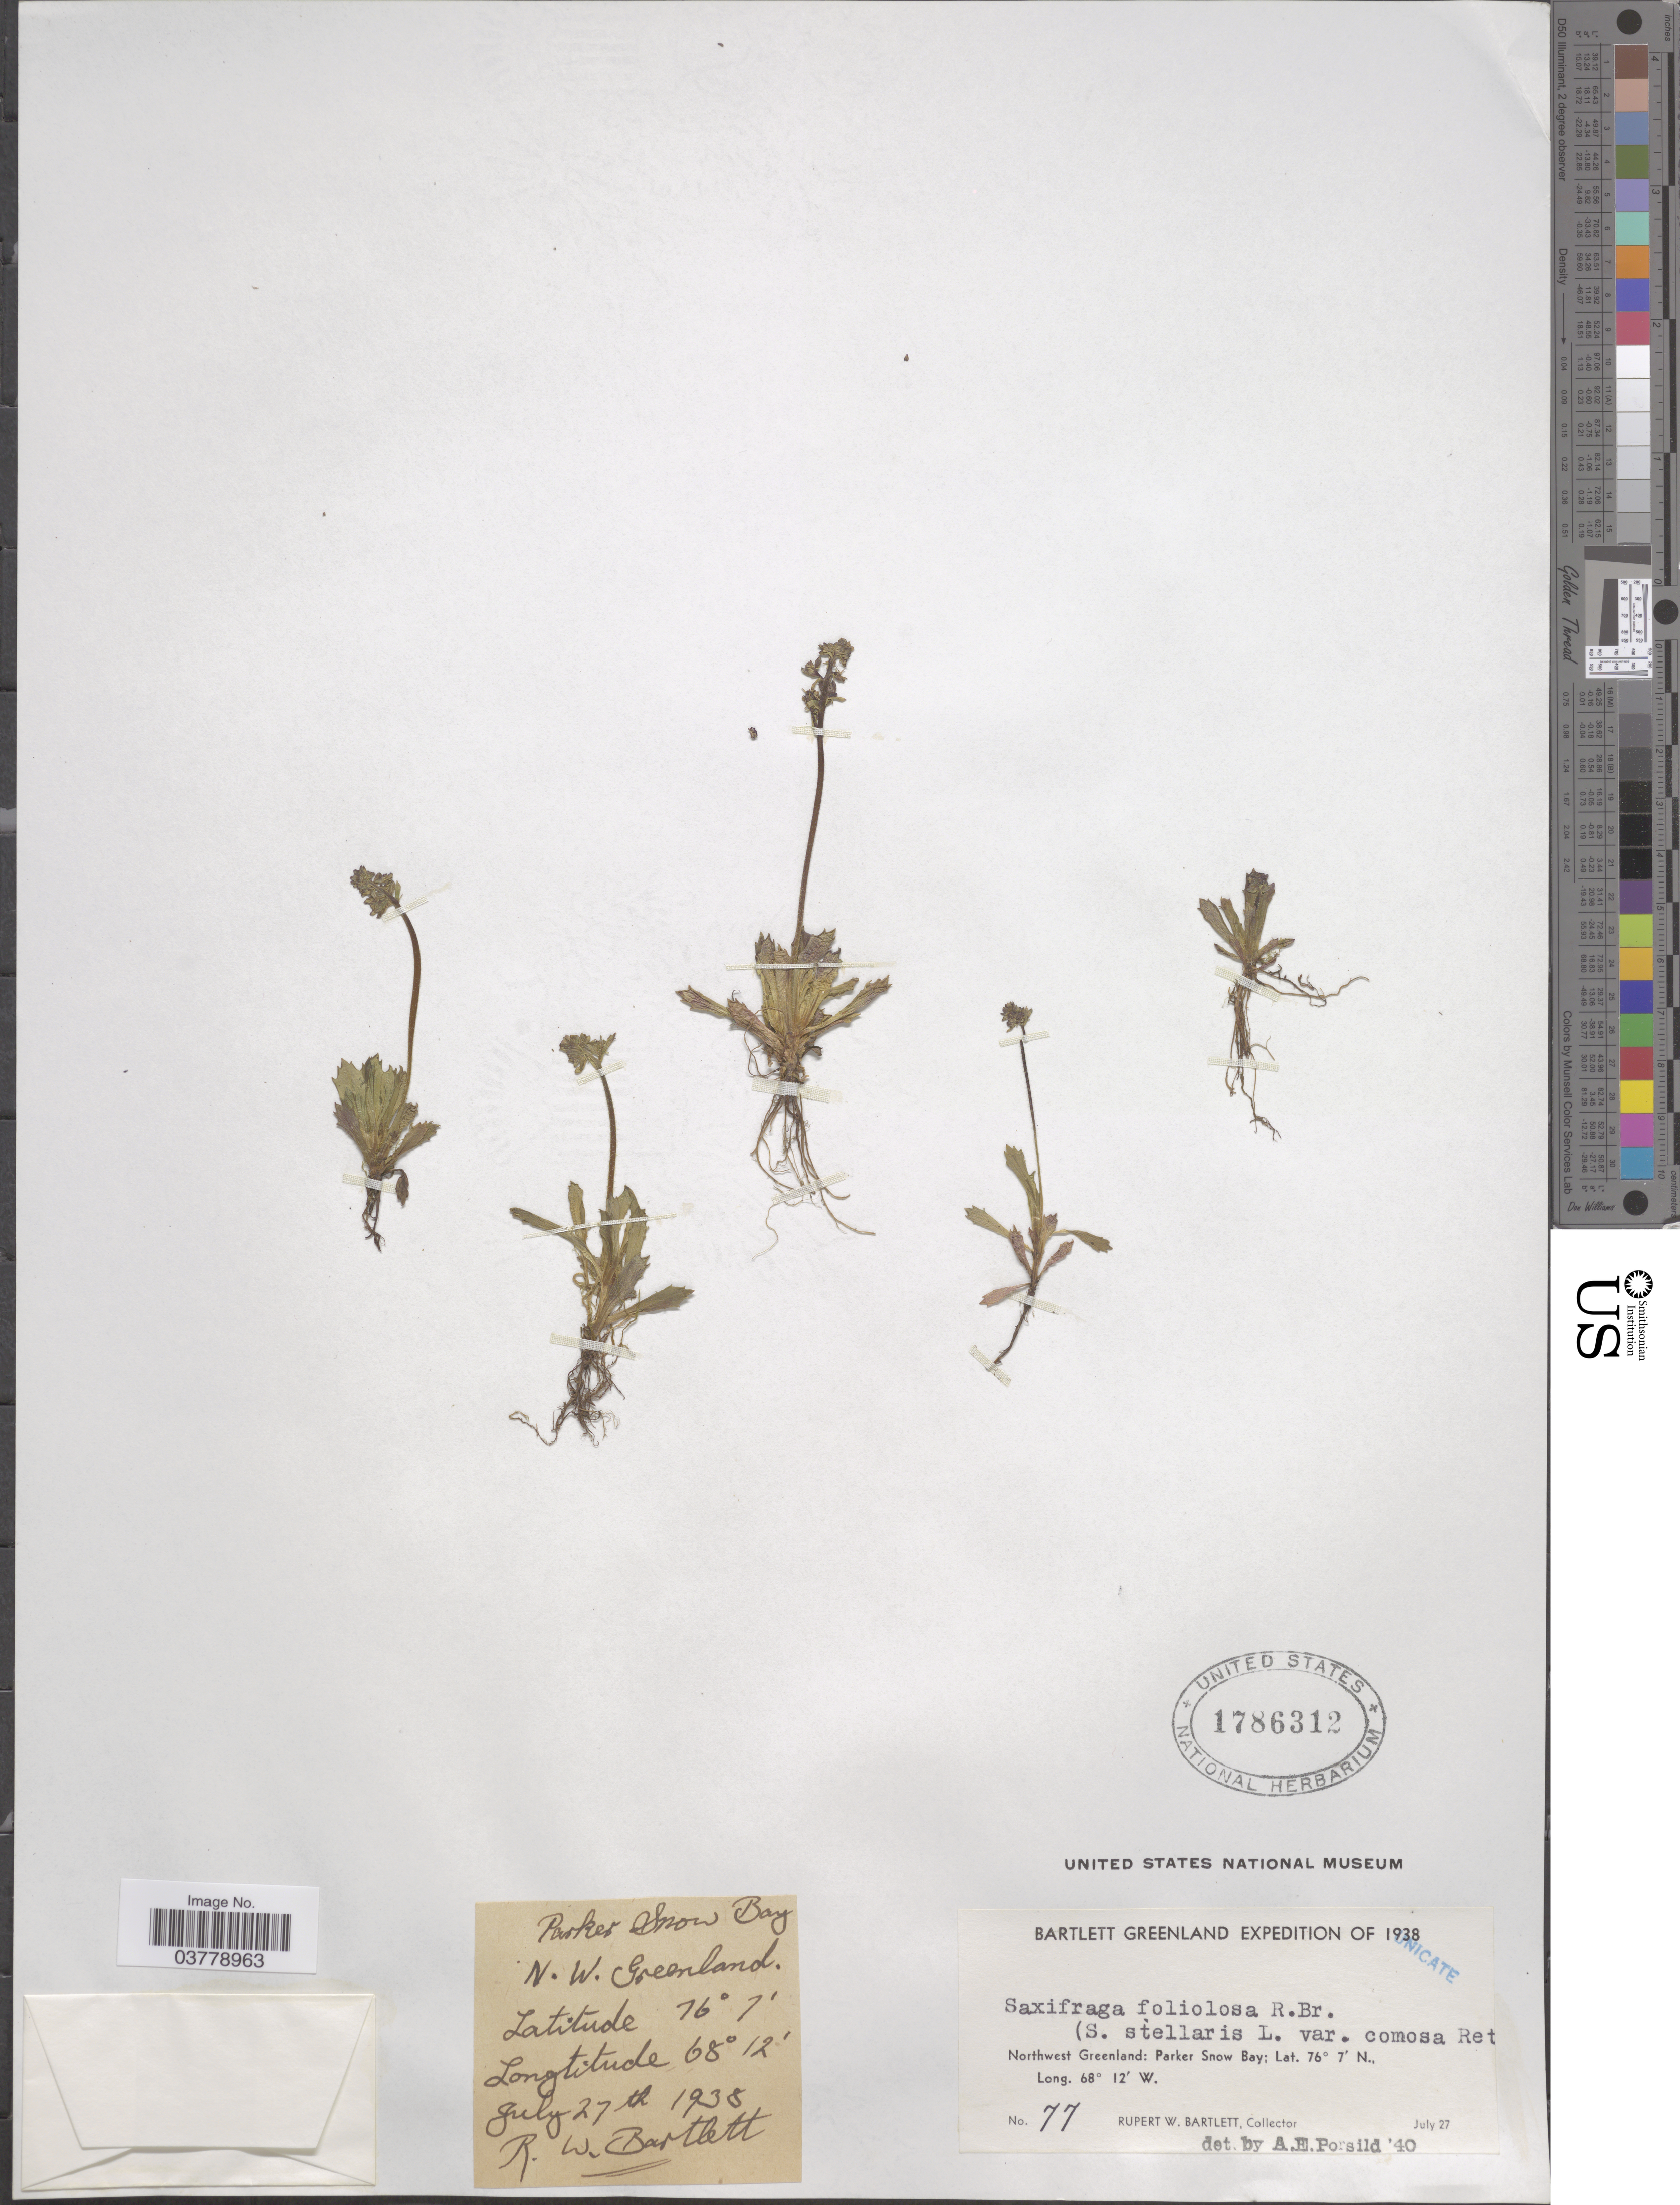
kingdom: Plantae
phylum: Tracheophyta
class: Magnoliopsida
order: Saxifragales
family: Saxifragaceae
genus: Micranthes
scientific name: Micranthes foliolosa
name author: (R. Br.) Gornall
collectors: R. W. Bartlett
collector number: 77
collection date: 1938-07-27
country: Greenland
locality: Northwest Greenland: Parker Snow Bay.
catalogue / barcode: US 1786312